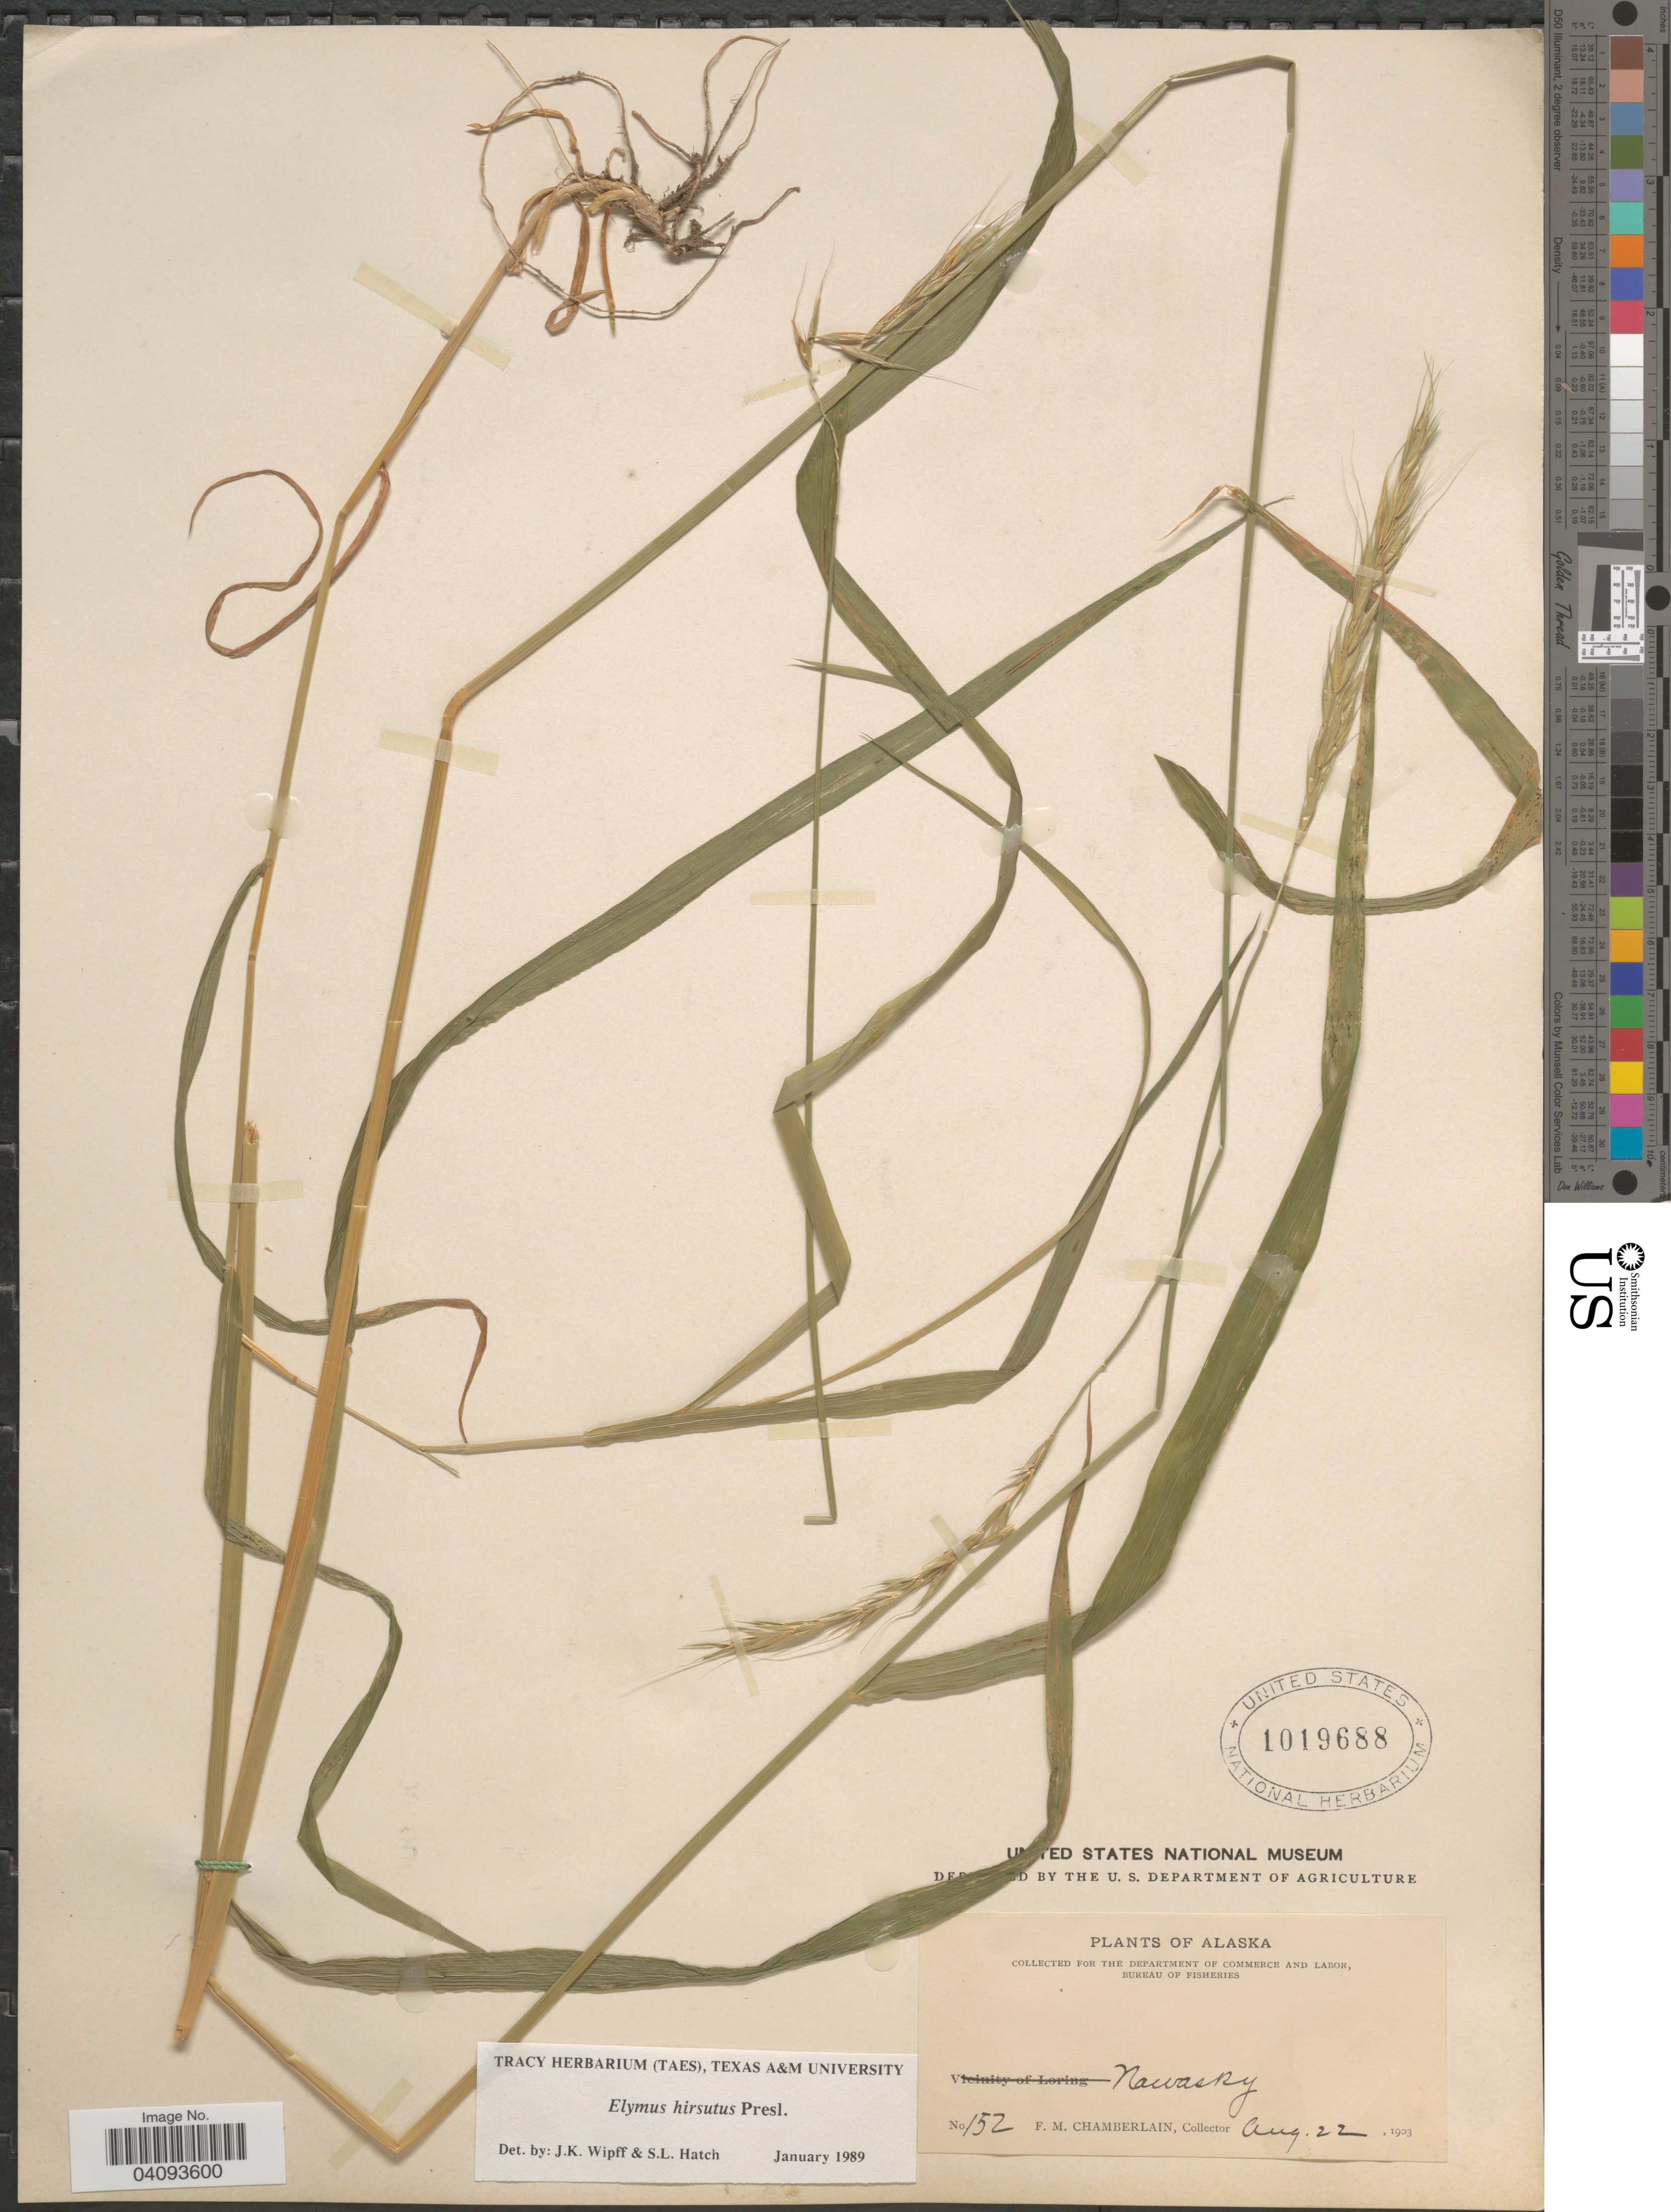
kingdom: Plantae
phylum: Tracheophyta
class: Liliopsida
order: Poales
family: Poaceae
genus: Elymus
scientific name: Elymus hirsutus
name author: J. Presl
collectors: F. Chamberlain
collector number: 152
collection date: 1903-08-22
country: United States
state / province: Alaska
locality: Navasky.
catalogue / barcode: US 1019688